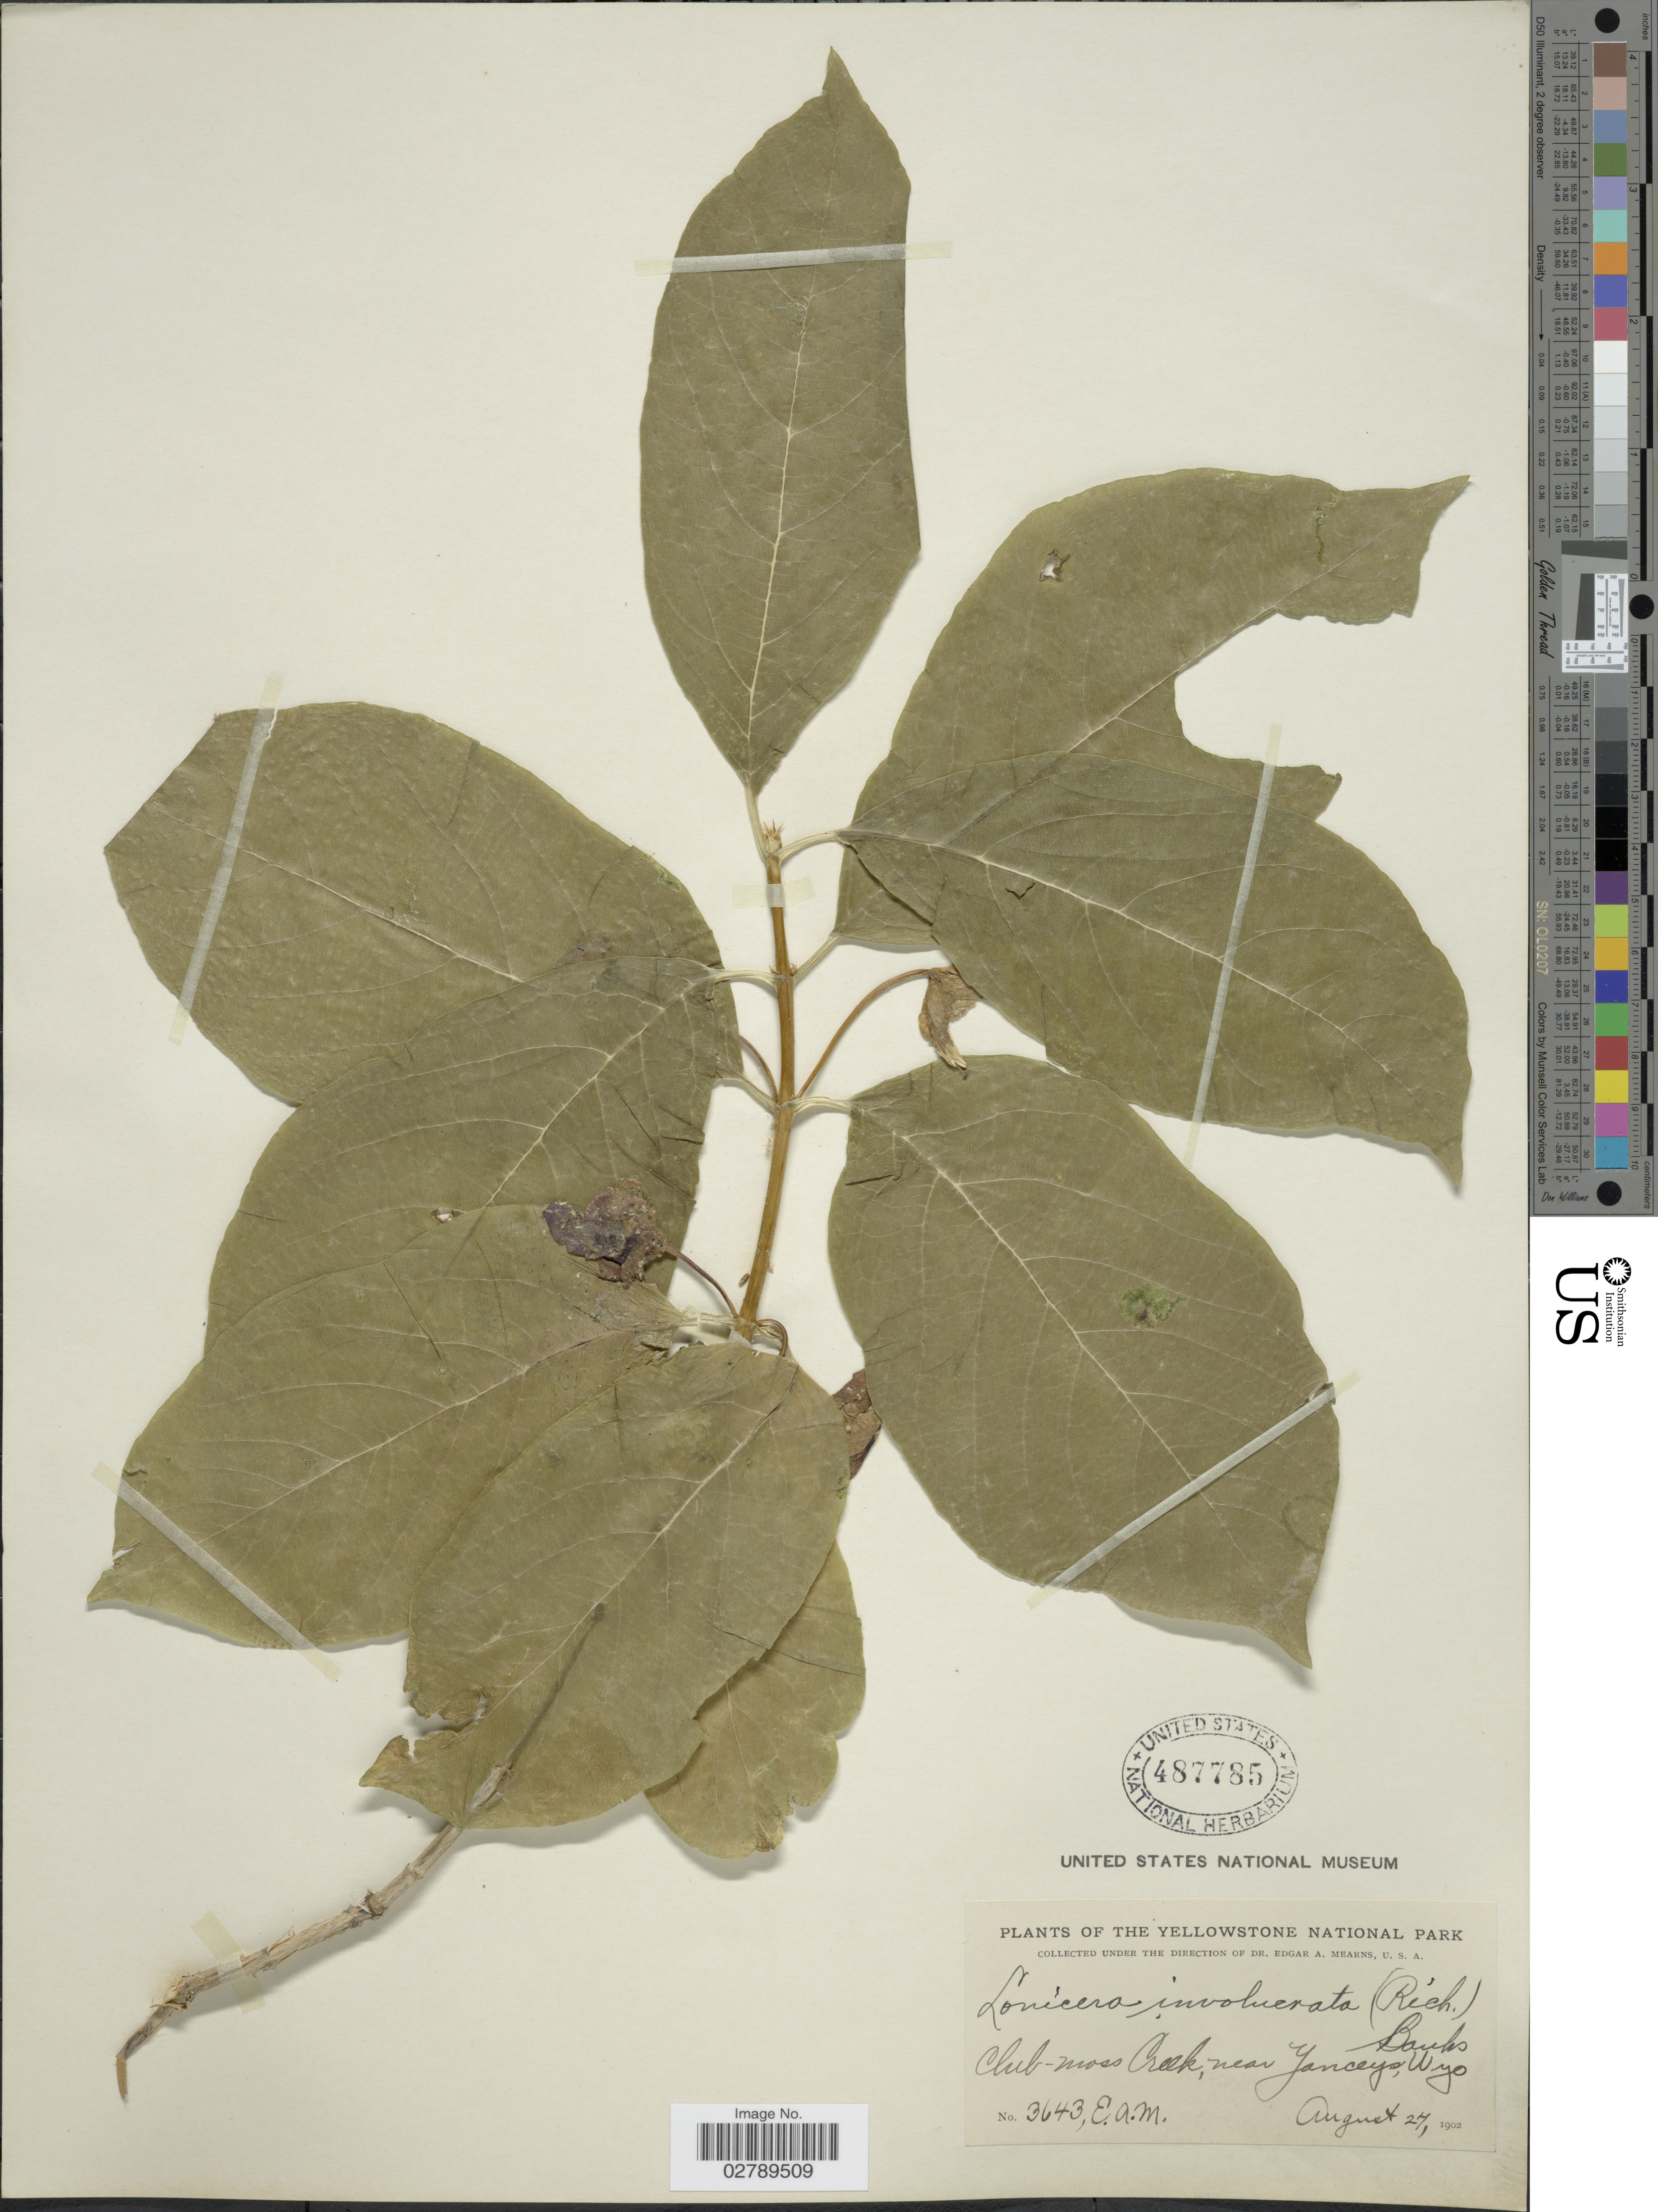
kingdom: Plantae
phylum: Tracheophyta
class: Magnoliopsida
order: Dipsacales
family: Caprifoliaceae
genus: Lonicera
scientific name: Lonicera involucrata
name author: (Richardson) Banks ex Spreng.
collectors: E. A. Mearns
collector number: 3643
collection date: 1902-08-27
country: United States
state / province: Wyoming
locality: Yellowstone National Park. Club-moss Creek, near Yanceys.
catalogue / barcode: US 487785